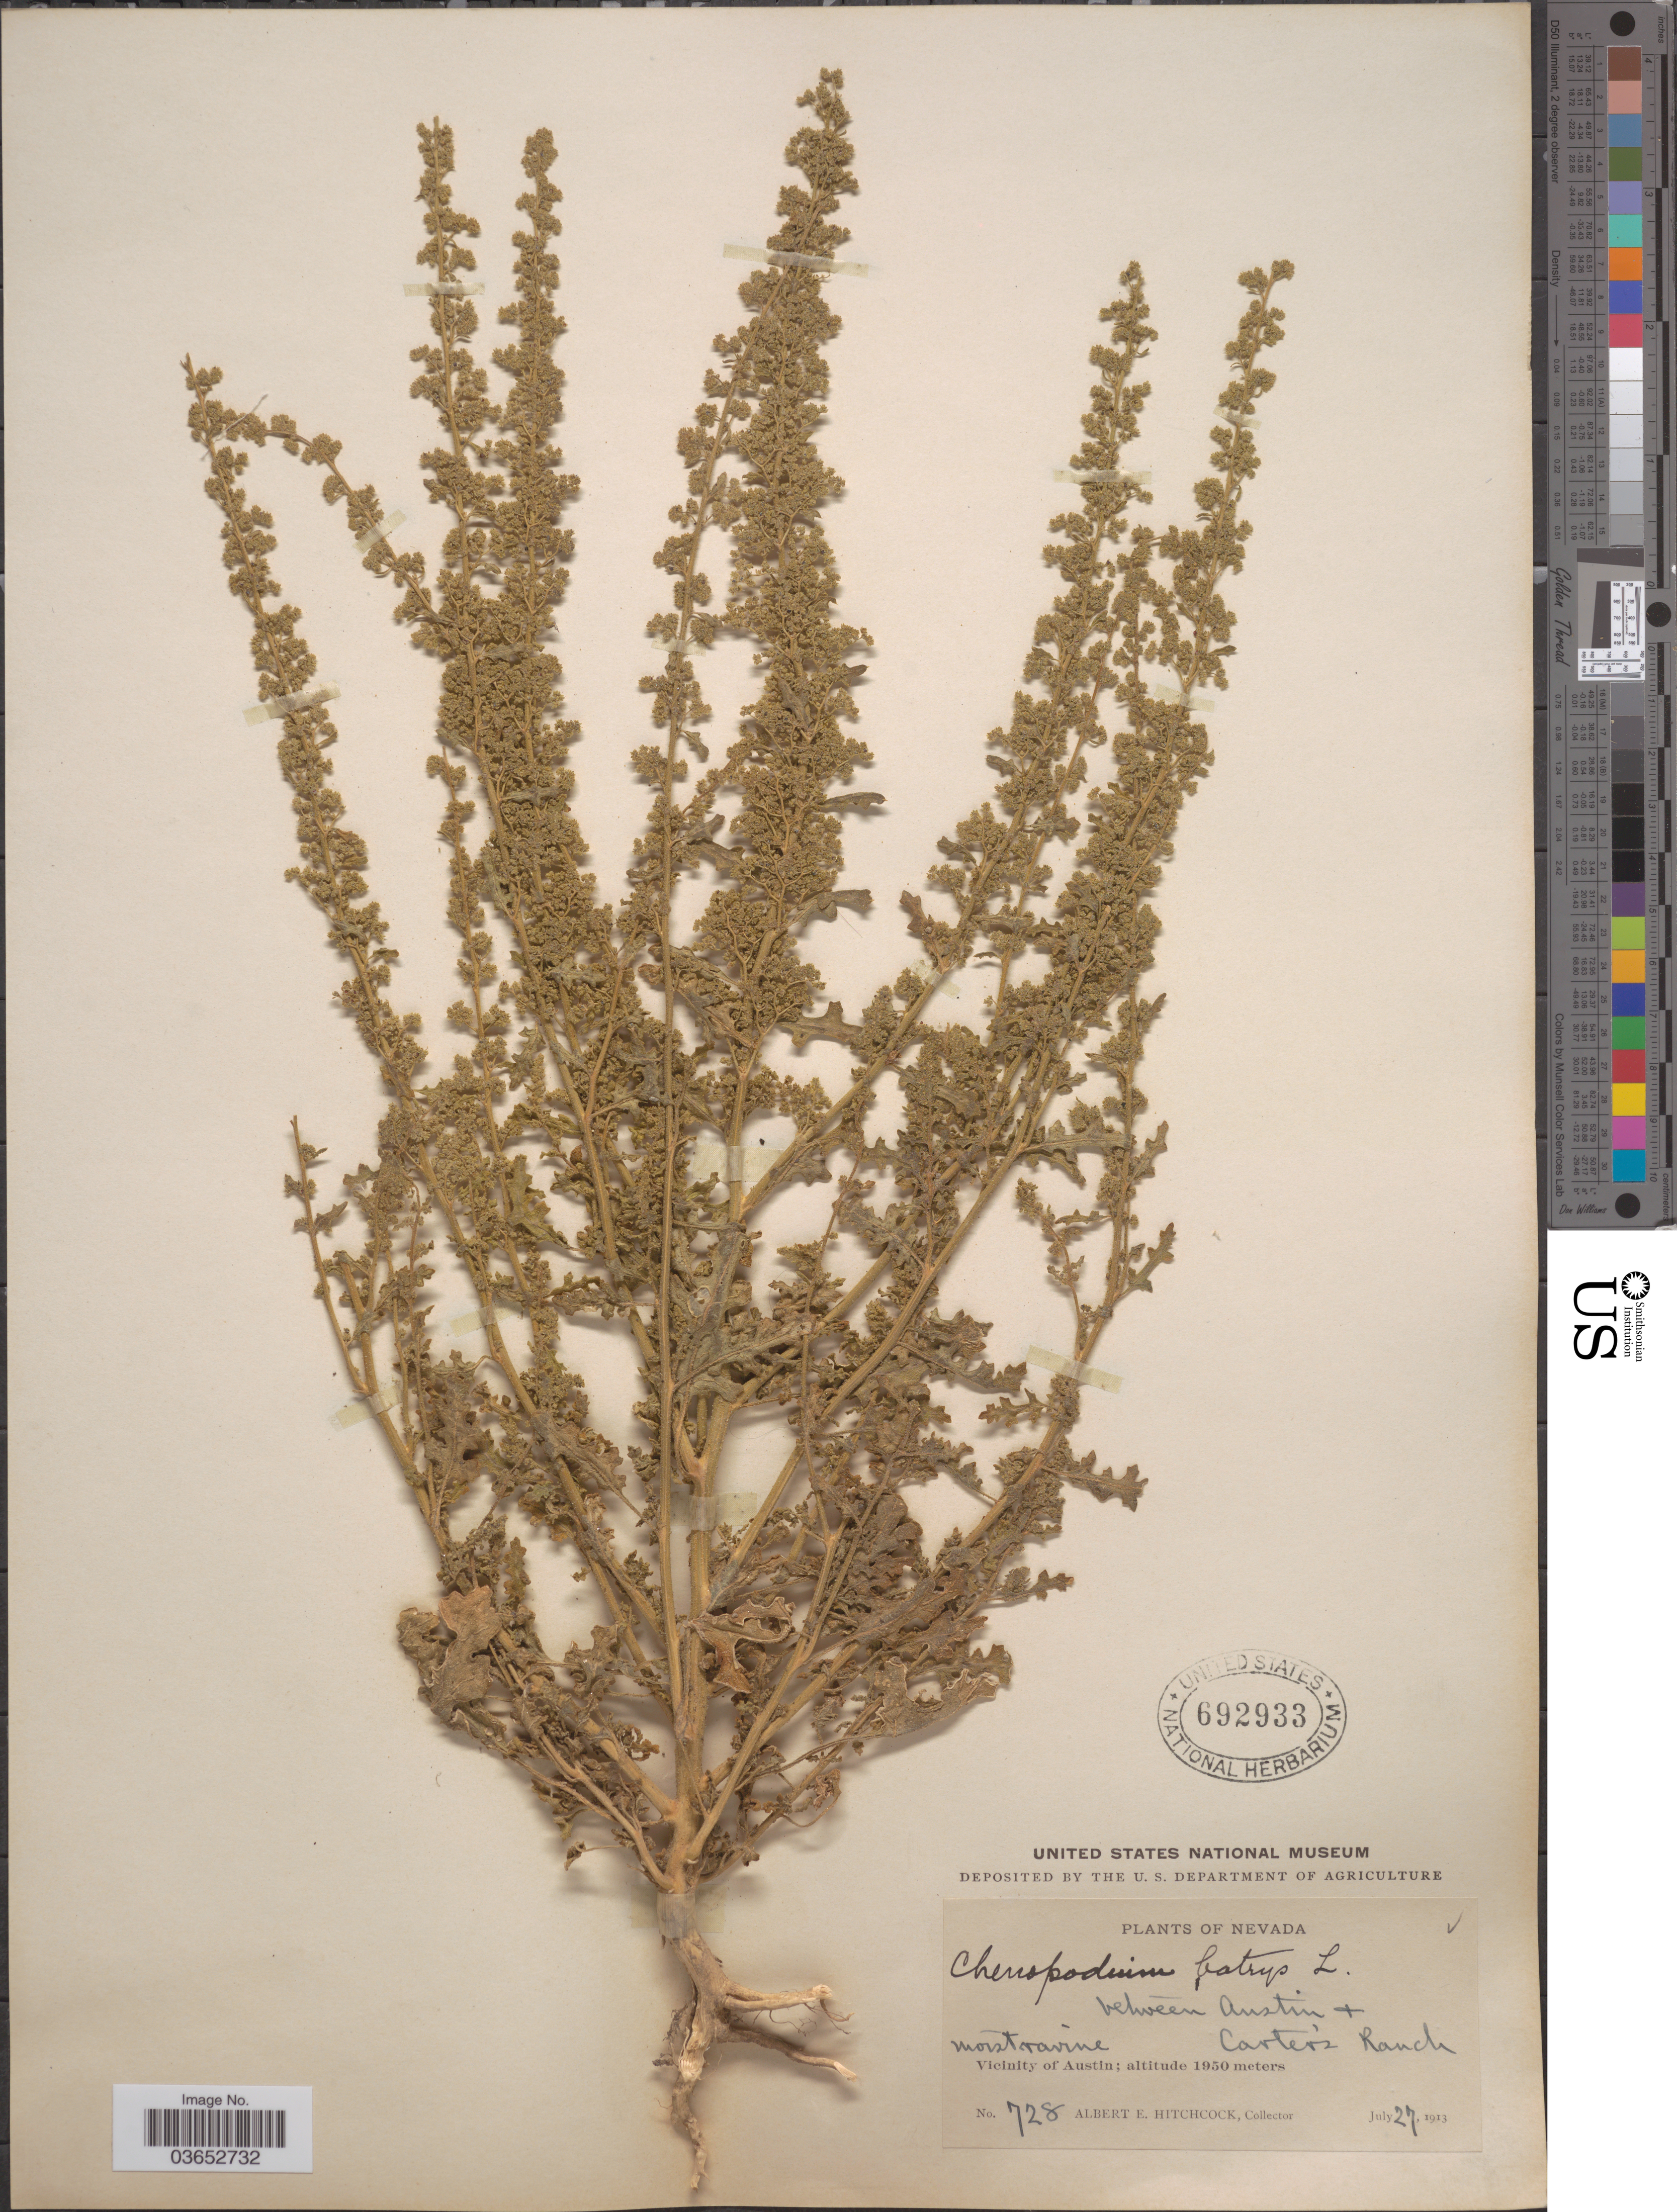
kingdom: Plantae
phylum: Tracheophyta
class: Magnoliopsida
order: Caryophyllales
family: Amaranthaceae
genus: Chenopodium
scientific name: Chenopodium botrys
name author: L.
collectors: A. Hitchcock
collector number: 728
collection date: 1913-07-27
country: United States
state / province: Nevada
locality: Between Austin & Carter's Ranch. Vicinity of Austin.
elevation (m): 1950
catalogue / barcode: US 692933